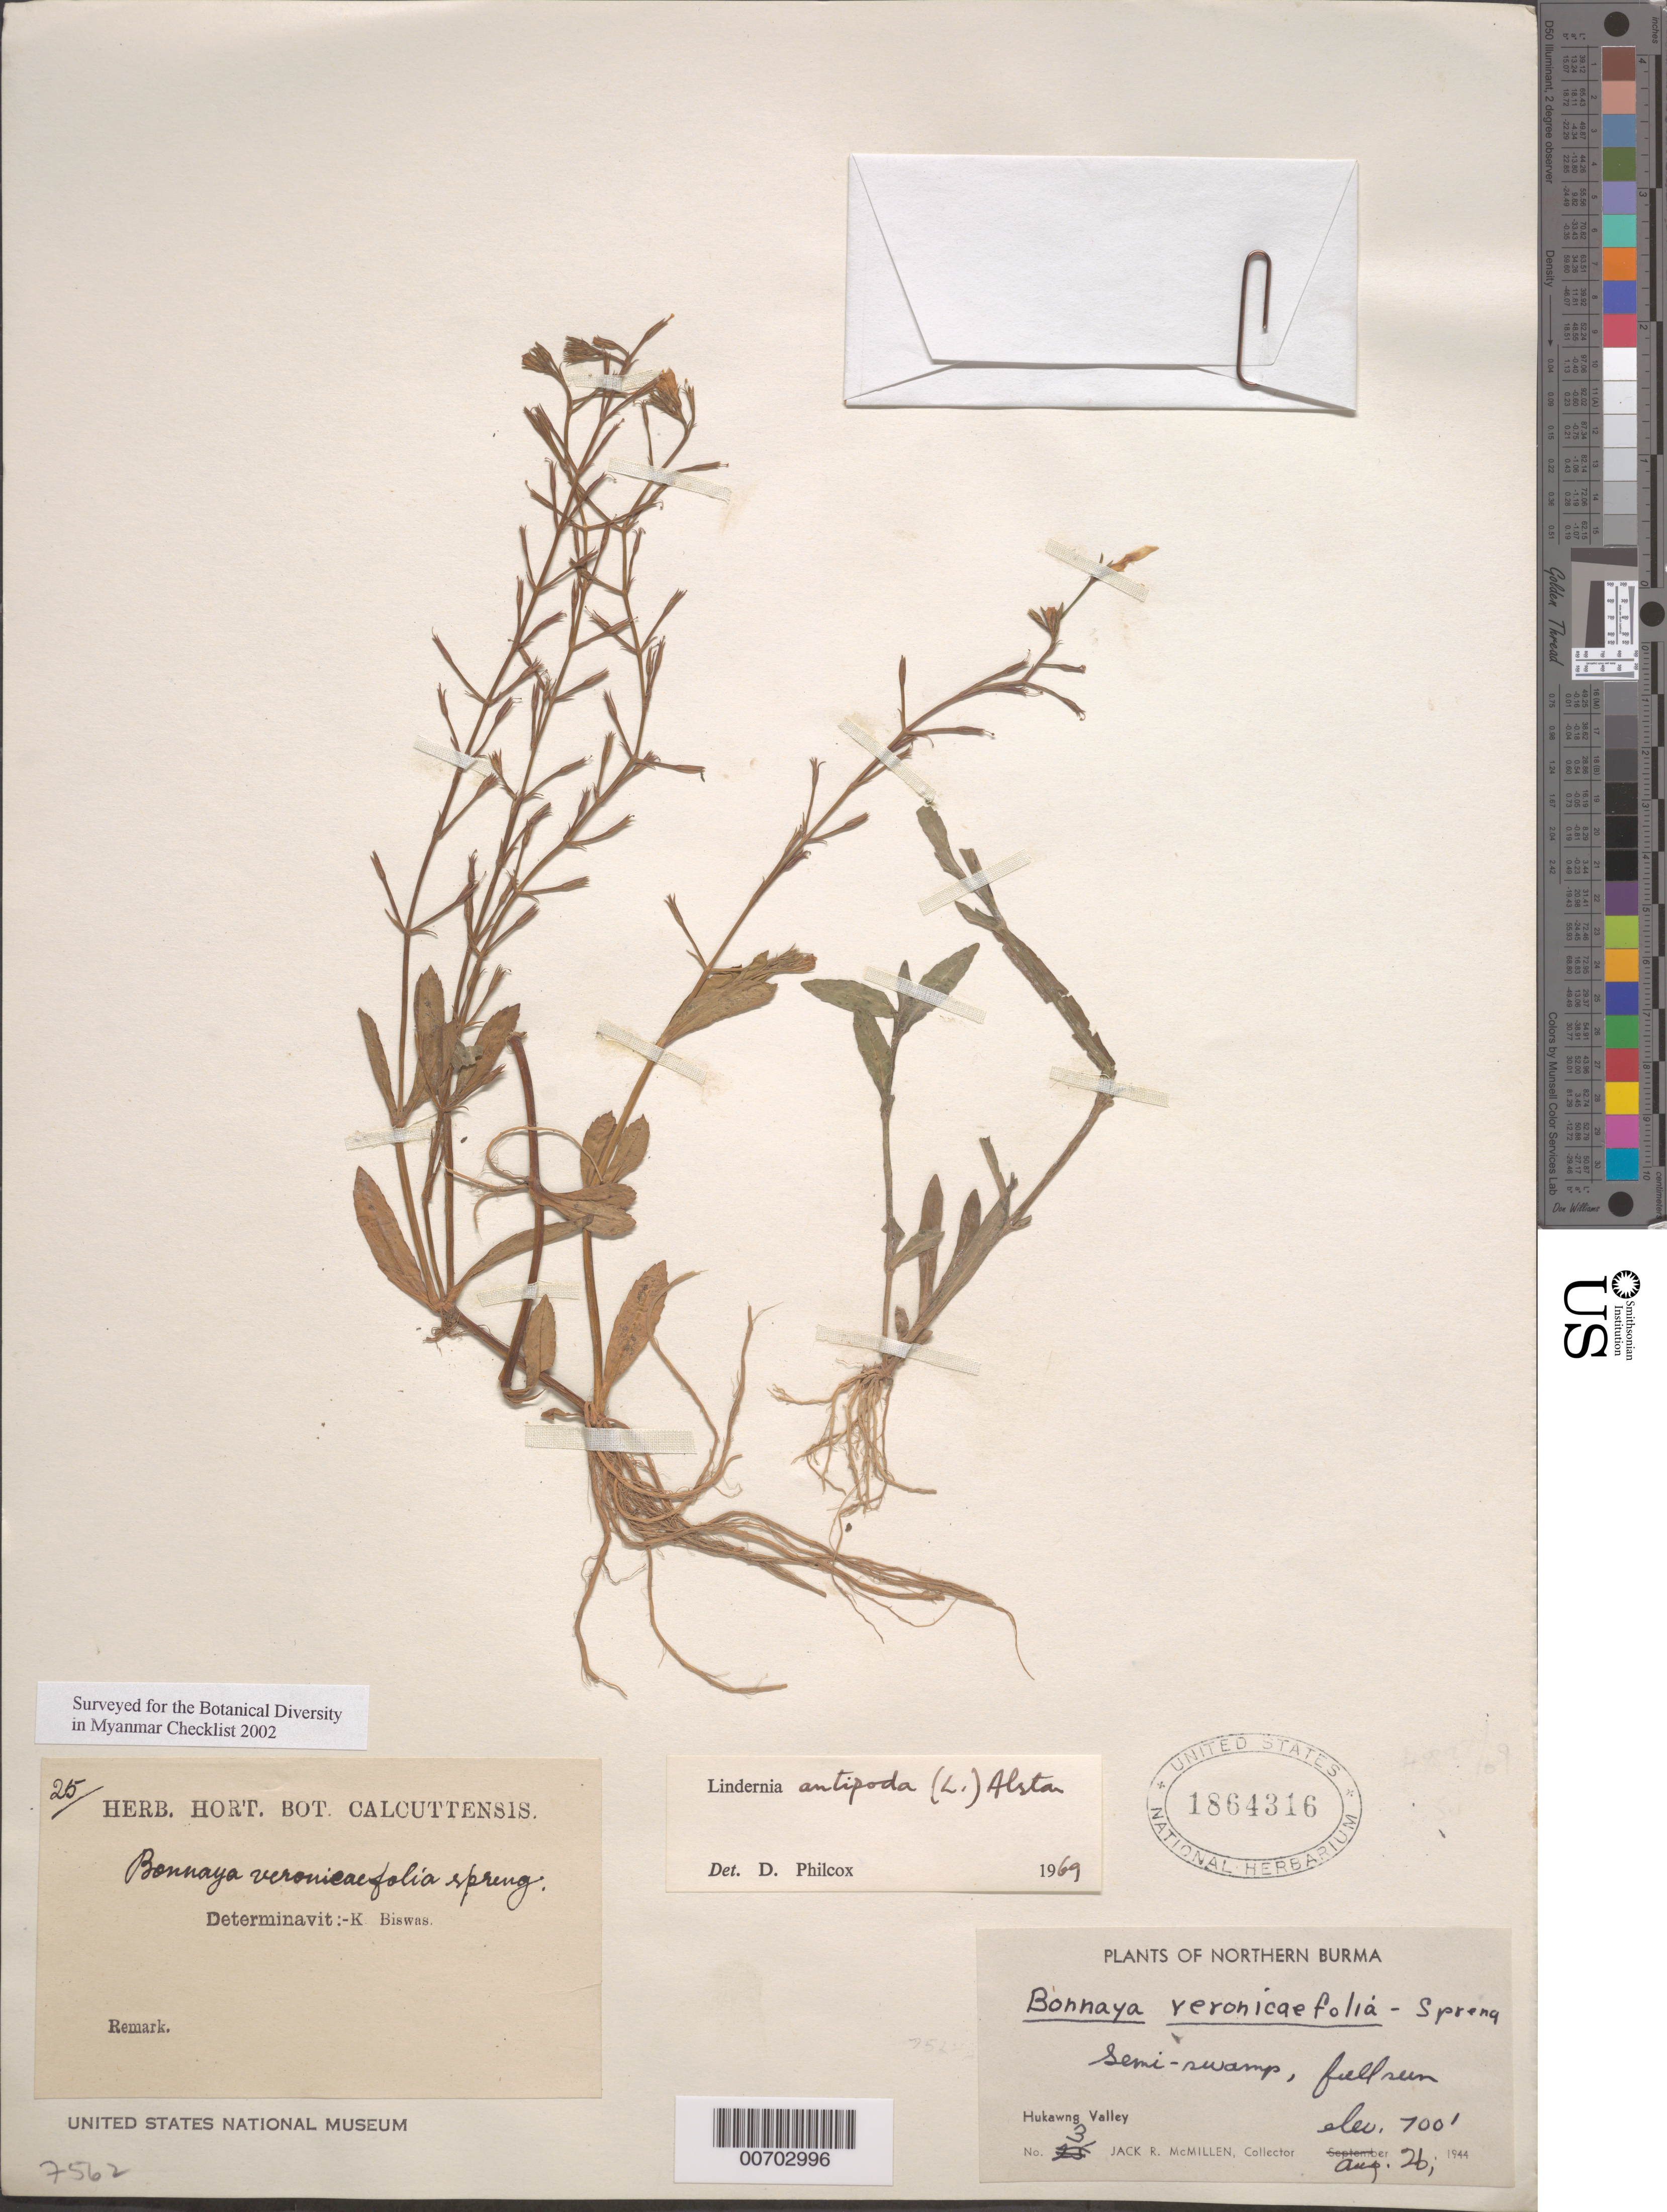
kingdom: Plantae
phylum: Tracheophyta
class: Magnoliopsida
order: Lamiales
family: Linderniaceae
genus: Lindernia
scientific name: Lindernia antipoda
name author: (L.) Alston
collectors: J. McMillen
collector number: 3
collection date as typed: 26 Aug 1944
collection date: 1944-08-26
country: Myanmar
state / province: Kachin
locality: Hukawng Valley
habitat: Semi-swamp, full sun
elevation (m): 213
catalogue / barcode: US 1864316